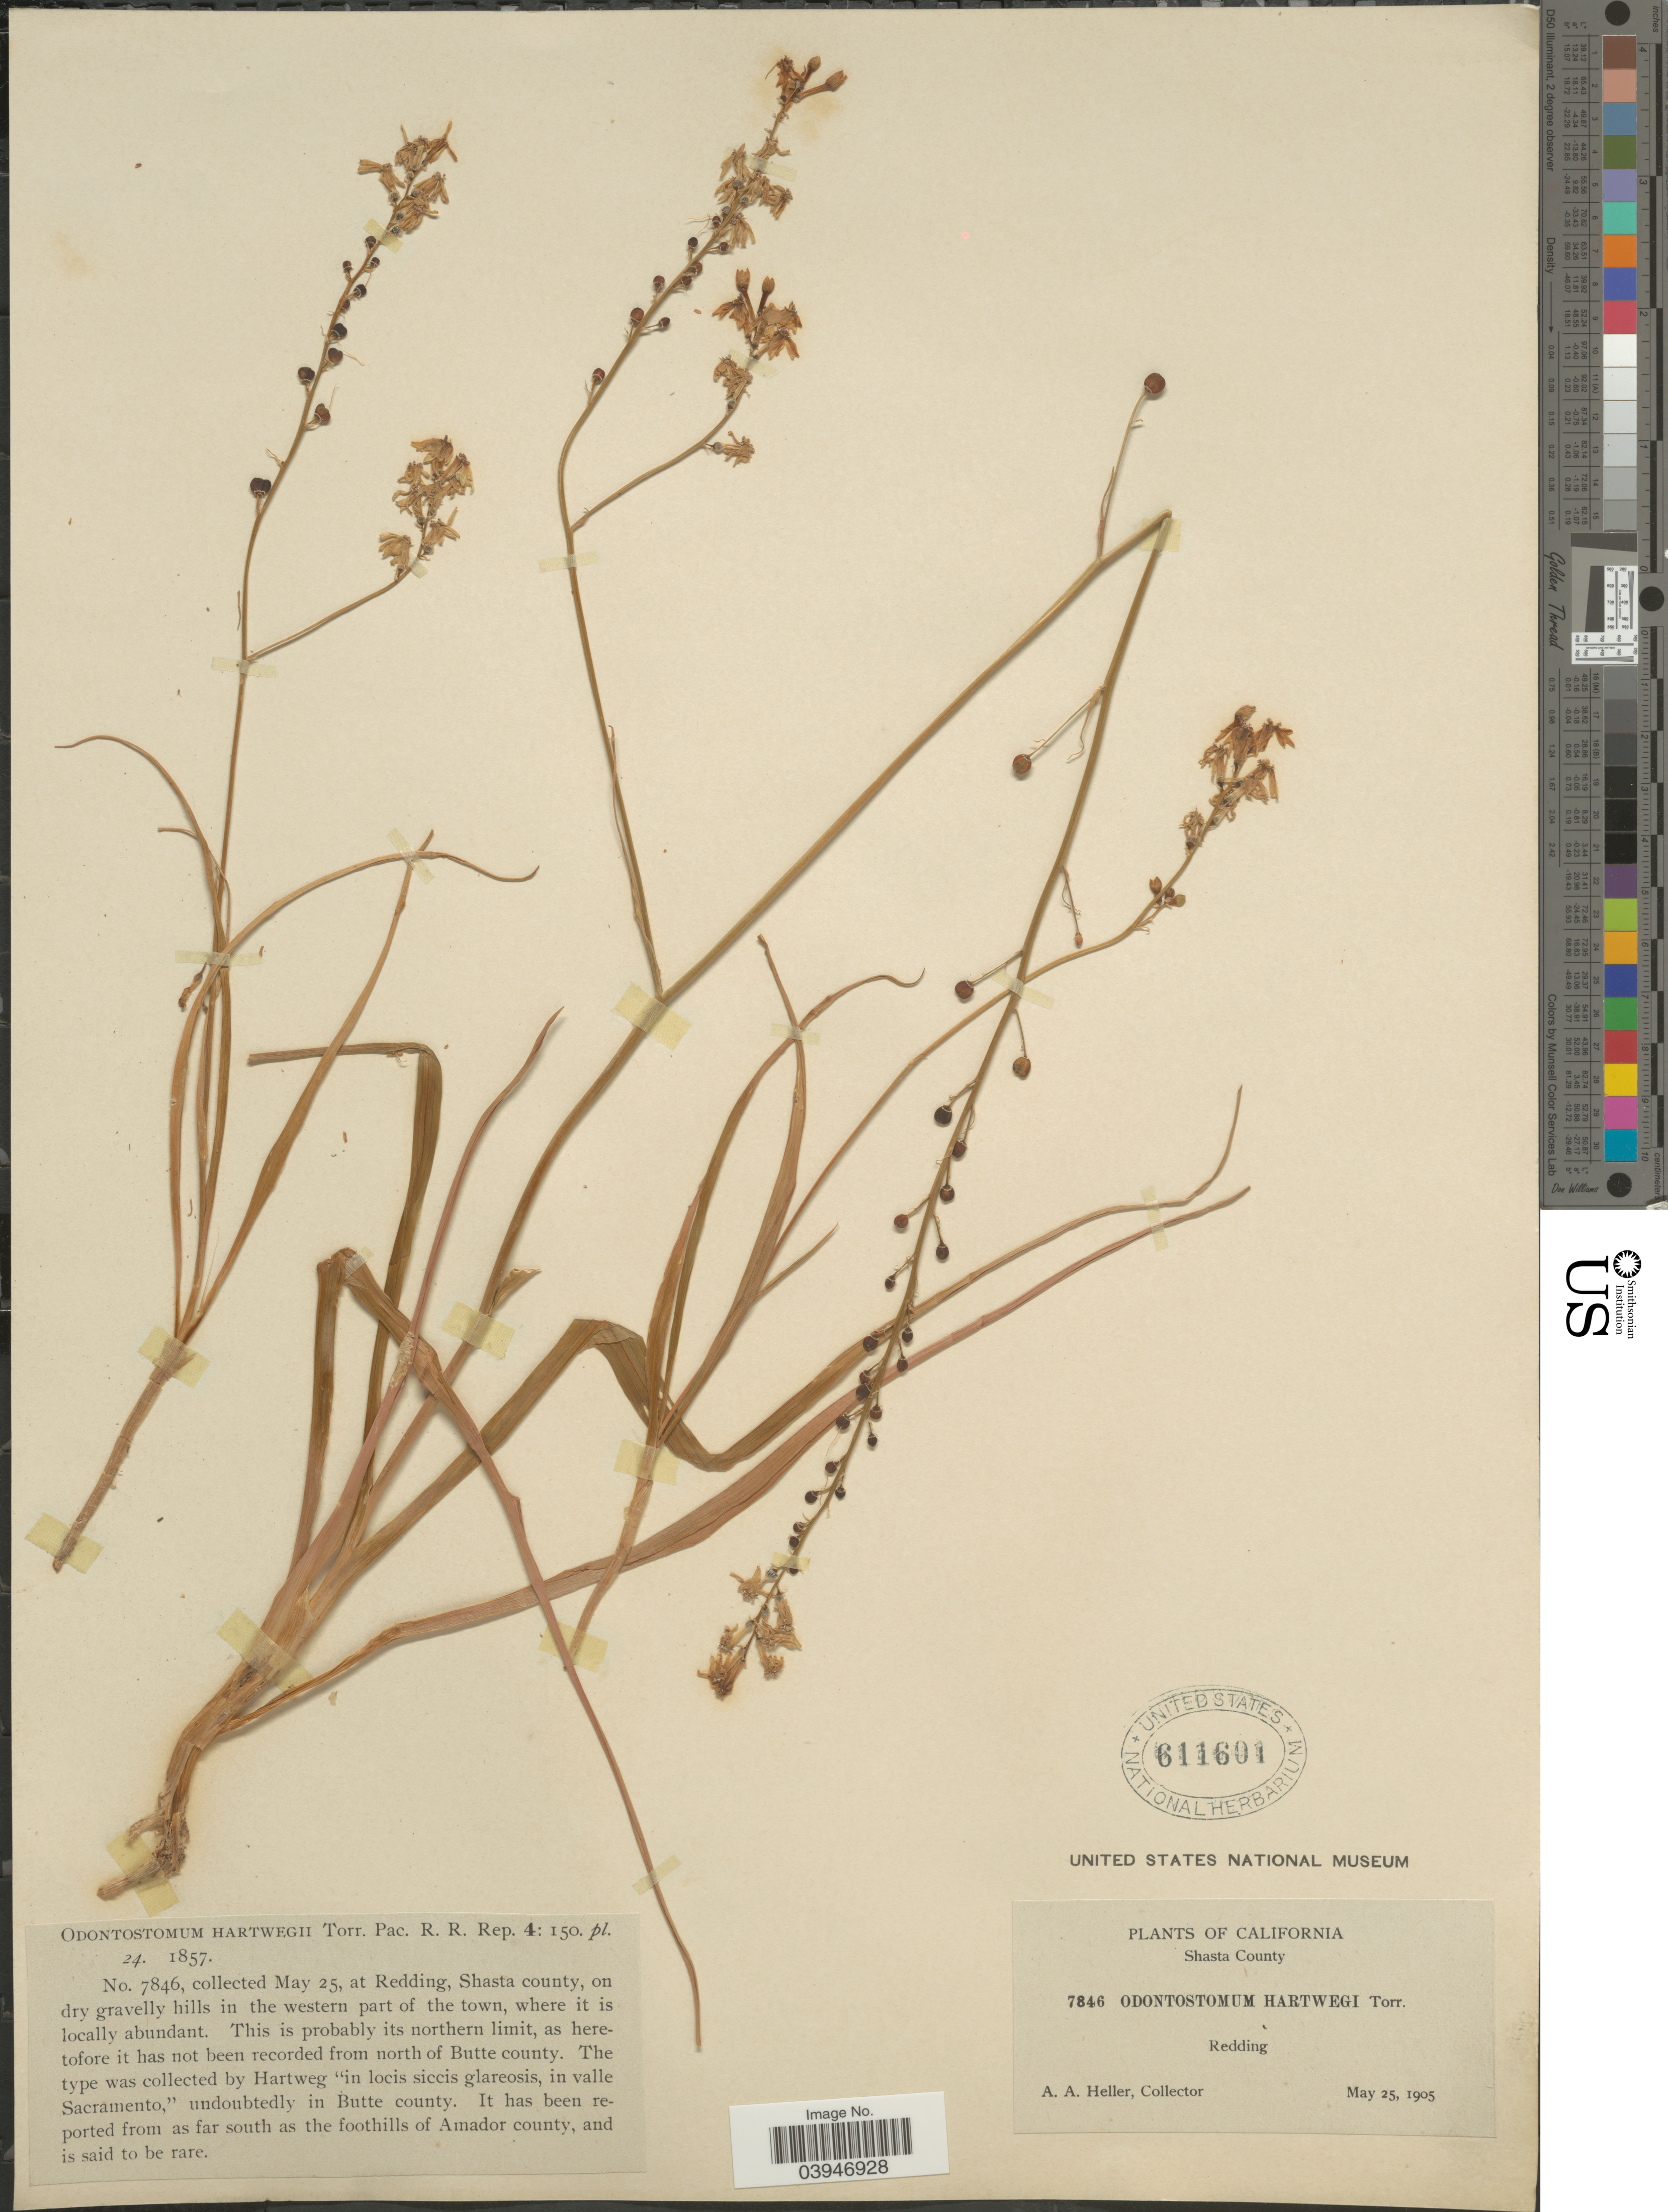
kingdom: Plantae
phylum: Tracheophyta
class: Liliopsida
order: Asparagales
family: Tecophilaeaceae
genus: Odontostomum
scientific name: Odontostomum hartwegii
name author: Torr.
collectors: A. A. Heller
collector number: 7846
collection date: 1905-05-25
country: United States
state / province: California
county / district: Shasta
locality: Shasta County. Redding. In the western part of the town.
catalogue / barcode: US 611601